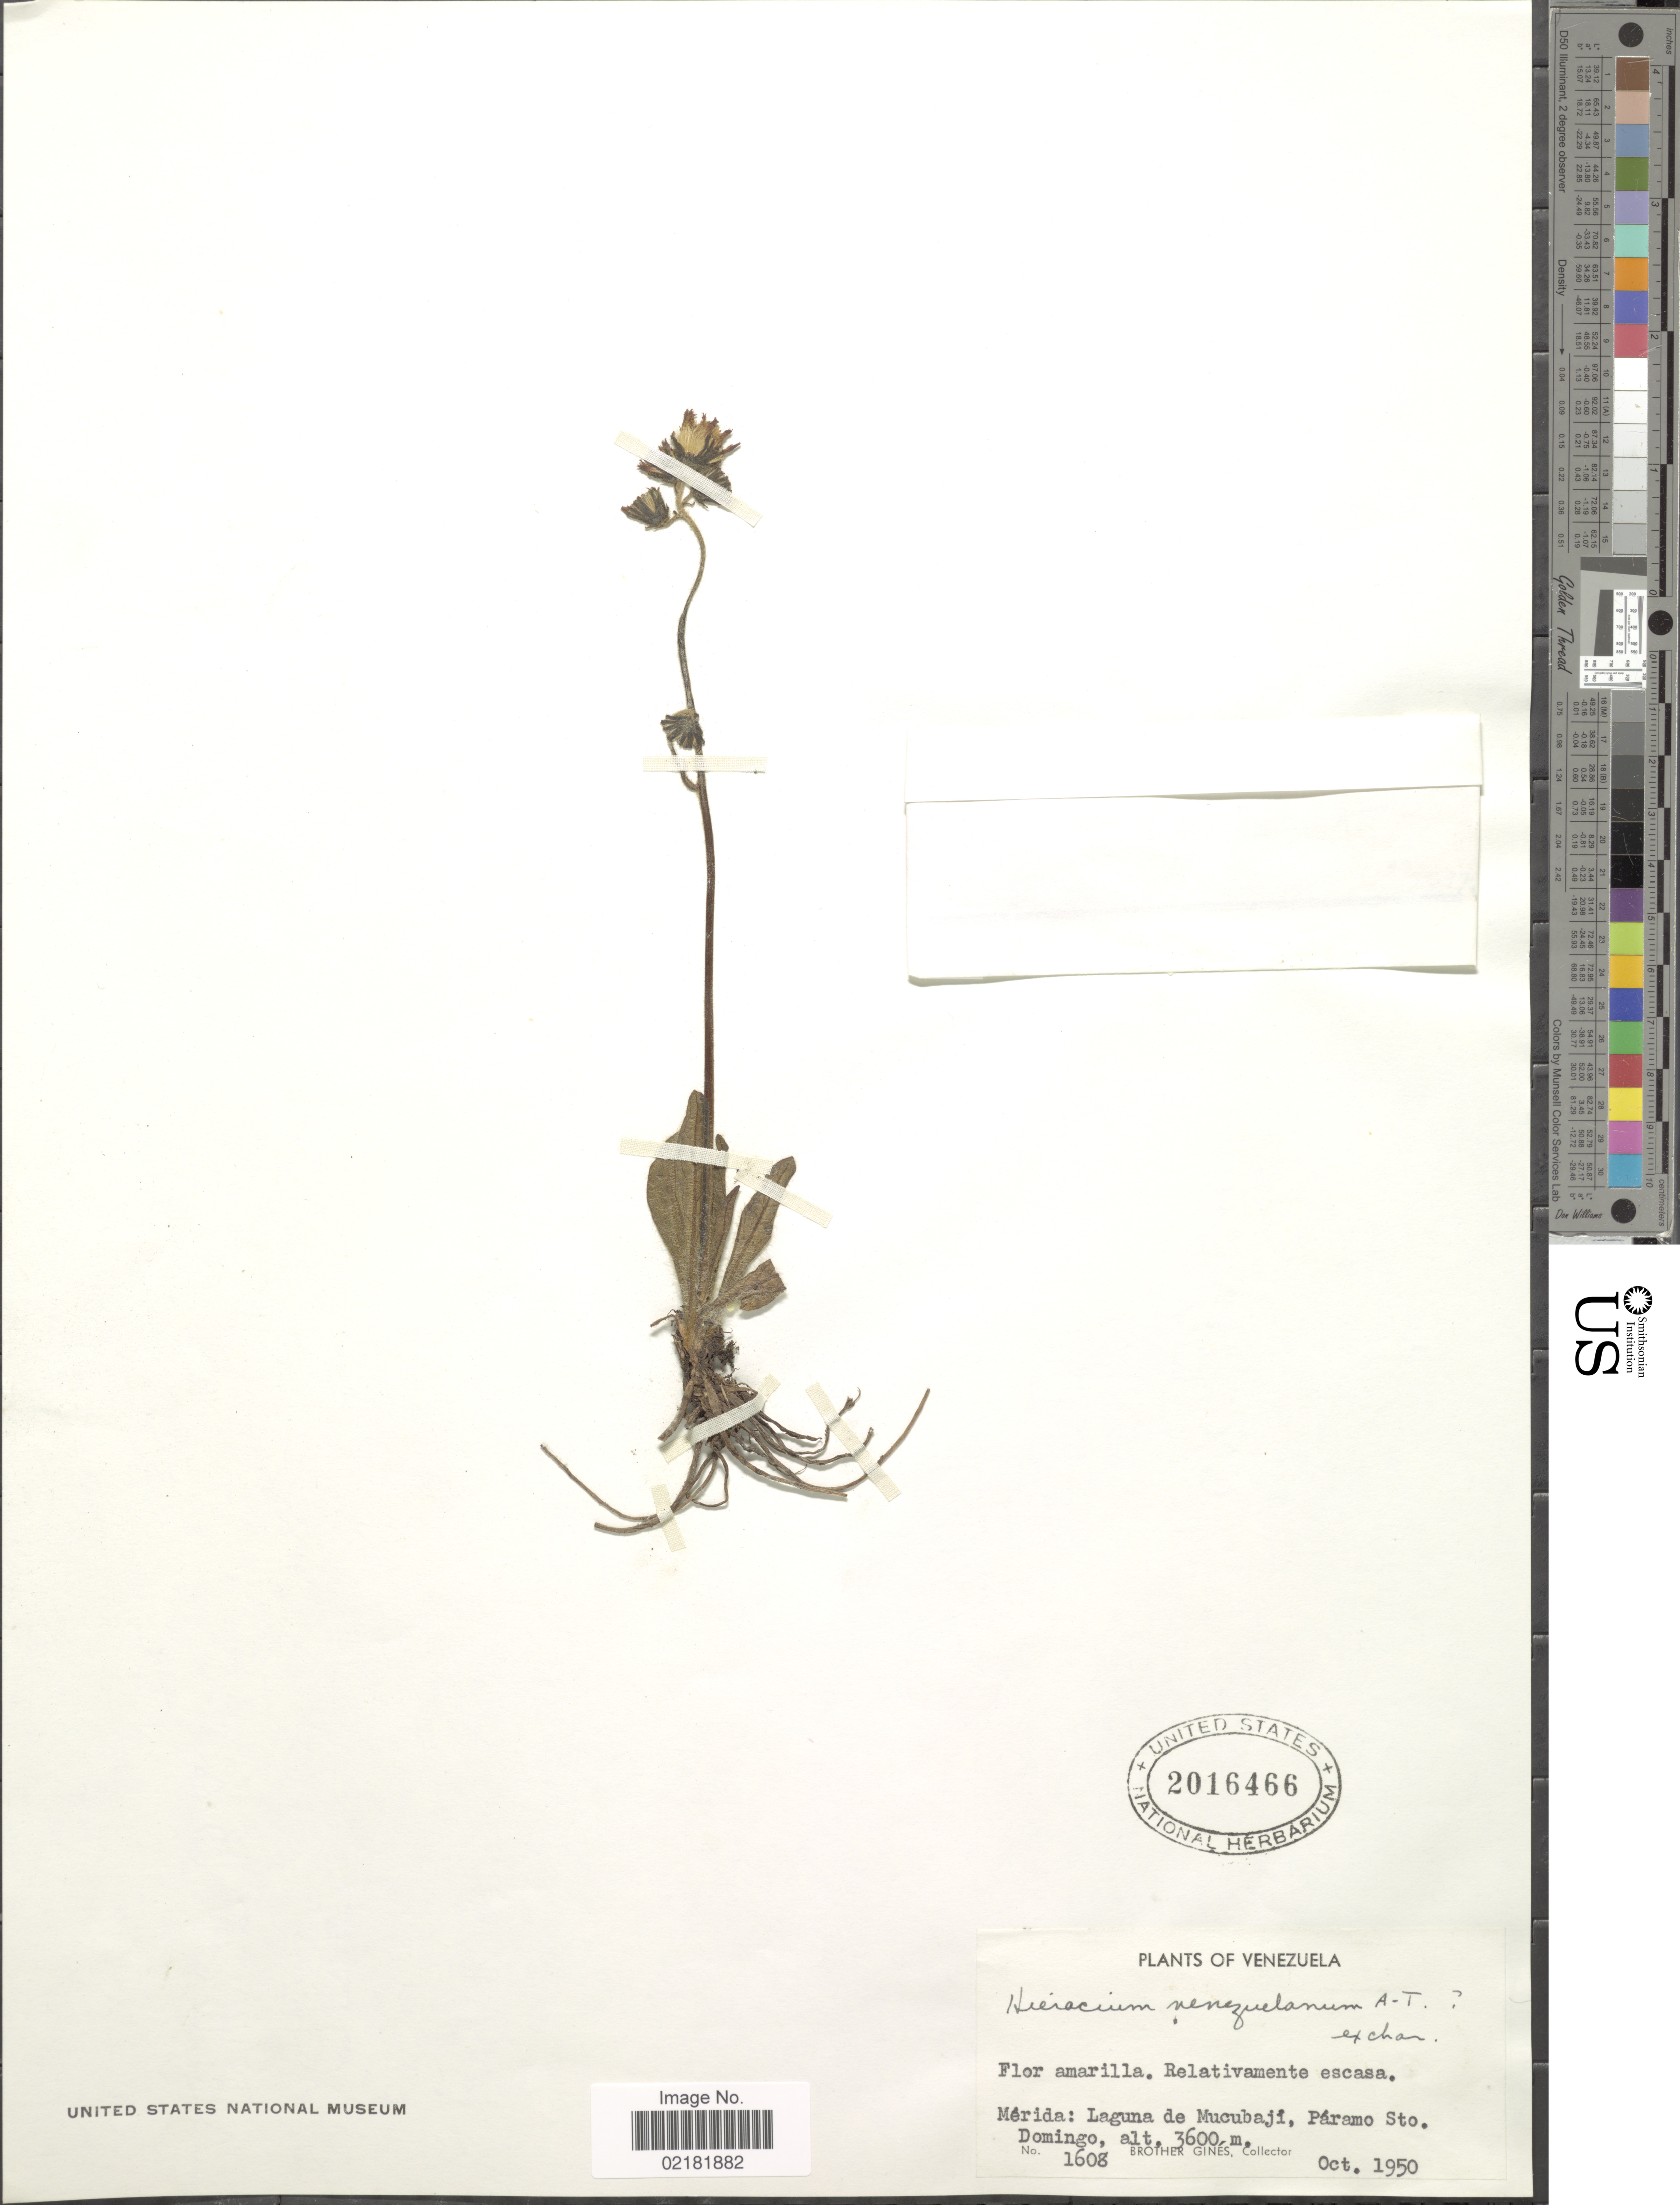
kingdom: Plantae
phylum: Tracheophyta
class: Magnoliopsida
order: Asterales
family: Asteraceae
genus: Hieracium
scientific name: Hieracium venezuelanum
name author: Arvet-Touvet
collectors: Bro. Gines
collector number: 1608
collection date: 1950-10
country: Venezuela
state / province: Mérida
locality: Laguna de Mucubaji, Paramo Sto. Domingo.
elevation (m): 3600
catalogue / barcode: US 2016466